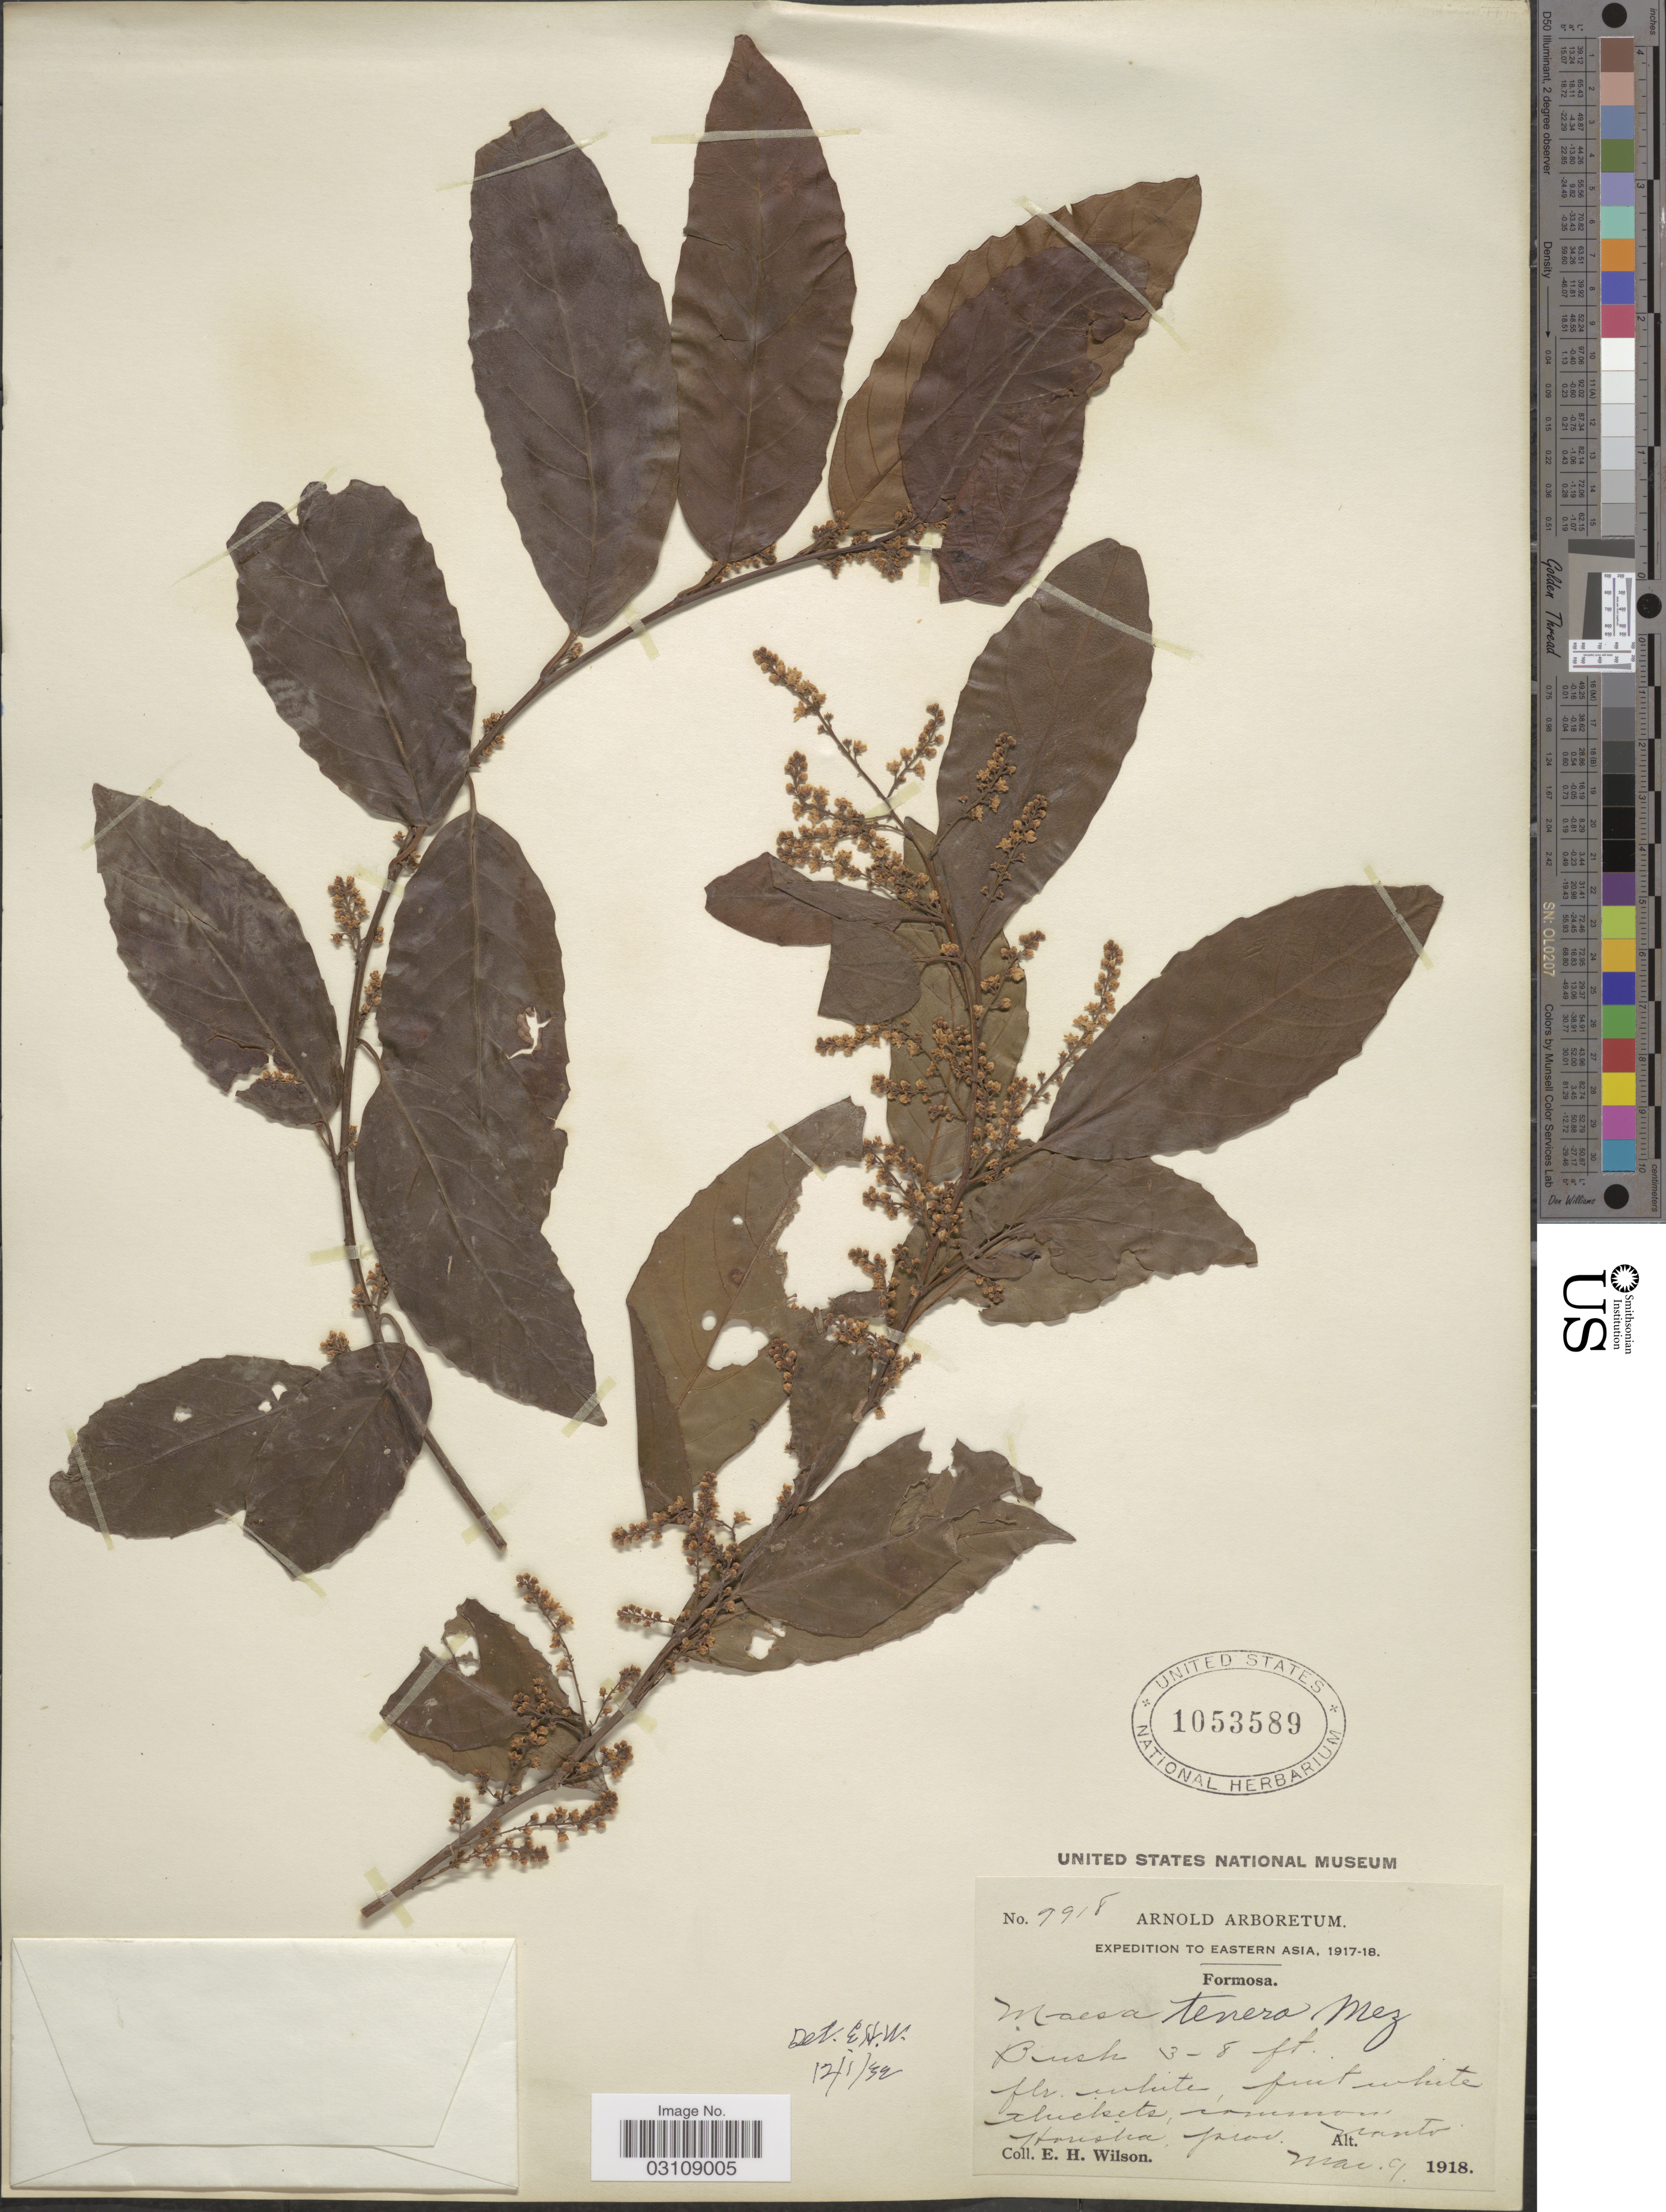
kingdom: Plantae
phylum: Tracheophyta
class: Magnoliopsida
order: Ericales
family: Primulaceae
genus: Maesa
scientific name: Maesa tenera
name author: Mez in Engl.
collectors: E. Wilson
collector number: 9918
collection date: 1918-03-09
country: Taiwan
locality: Eastern Asia, Formosa, thickets common Honshu, prov. Nanto.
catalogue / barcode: US 1053589